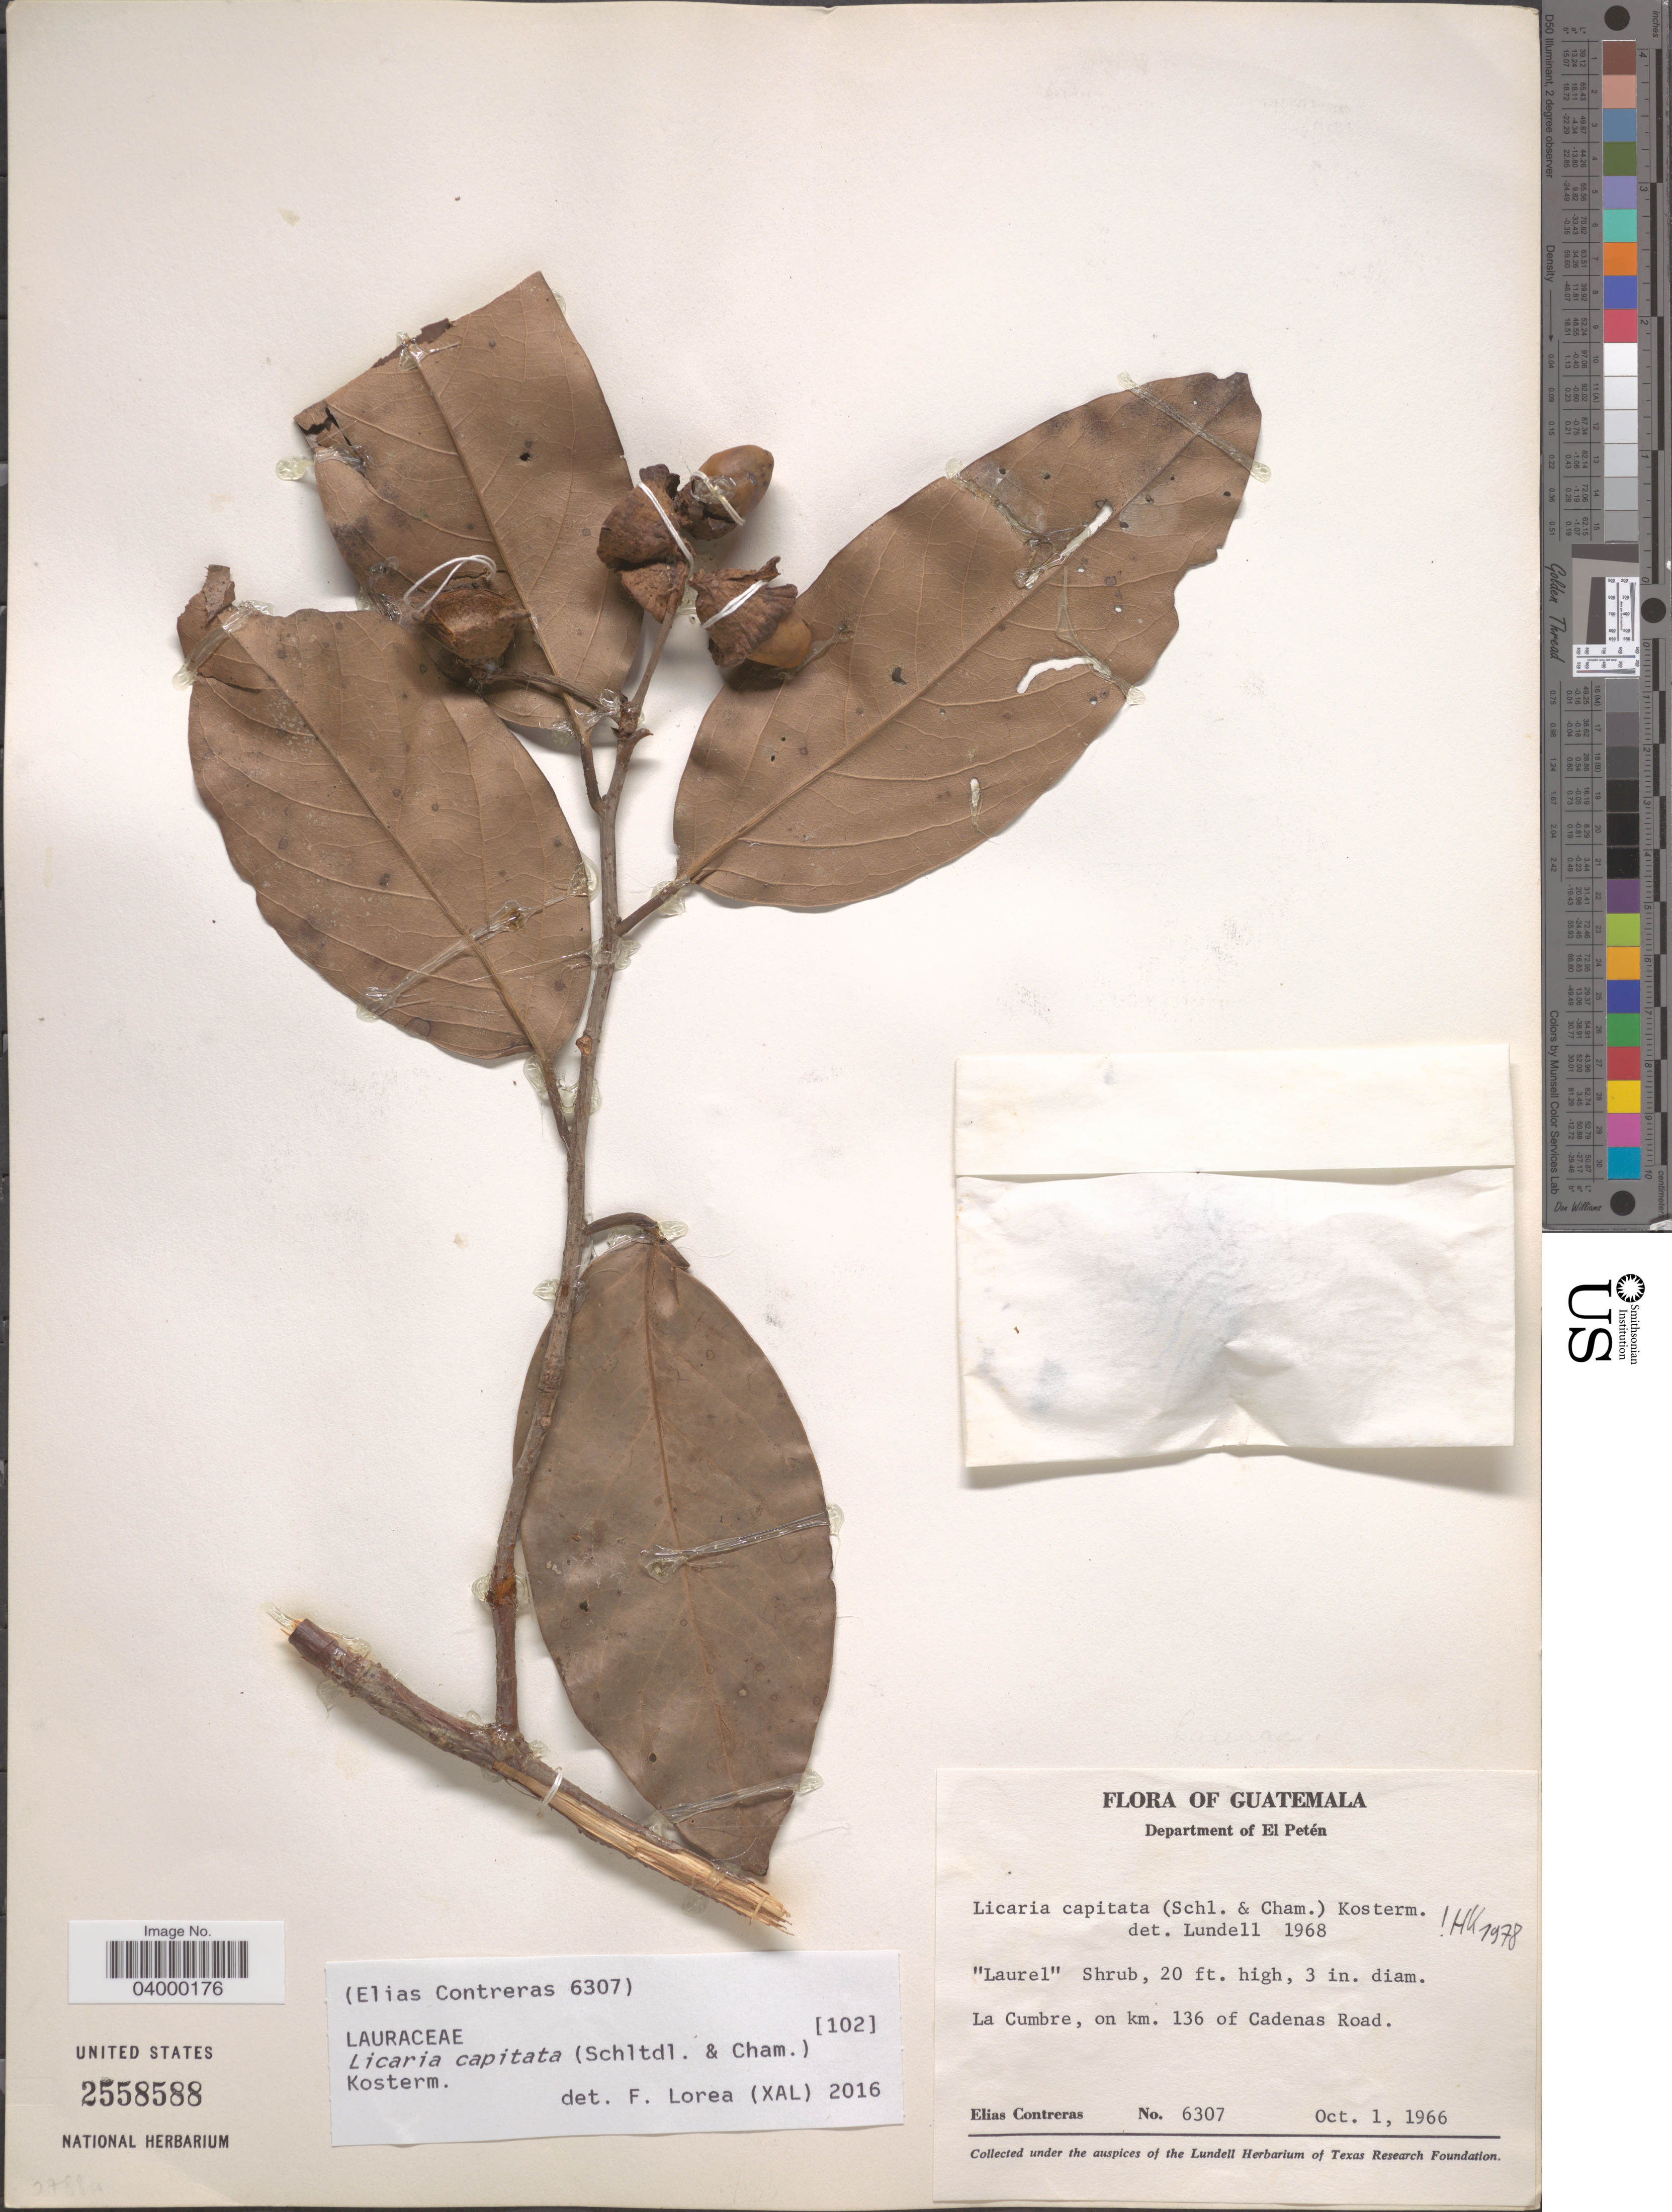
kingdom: Plantae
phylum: Tracheophyta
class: Magnoliopsida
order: Laurales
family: Lauraceae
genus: Licaria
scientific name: Licaria capitata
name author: (Schltdl. & Cham.) Kosterm.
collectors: E. Contreras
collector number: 6307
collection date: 1966-10-01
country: Guatemala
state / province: El Peten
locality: Department of El Petén. La Cumbre, on km. 136 of Cadenas Road.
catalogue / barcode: US 2558588